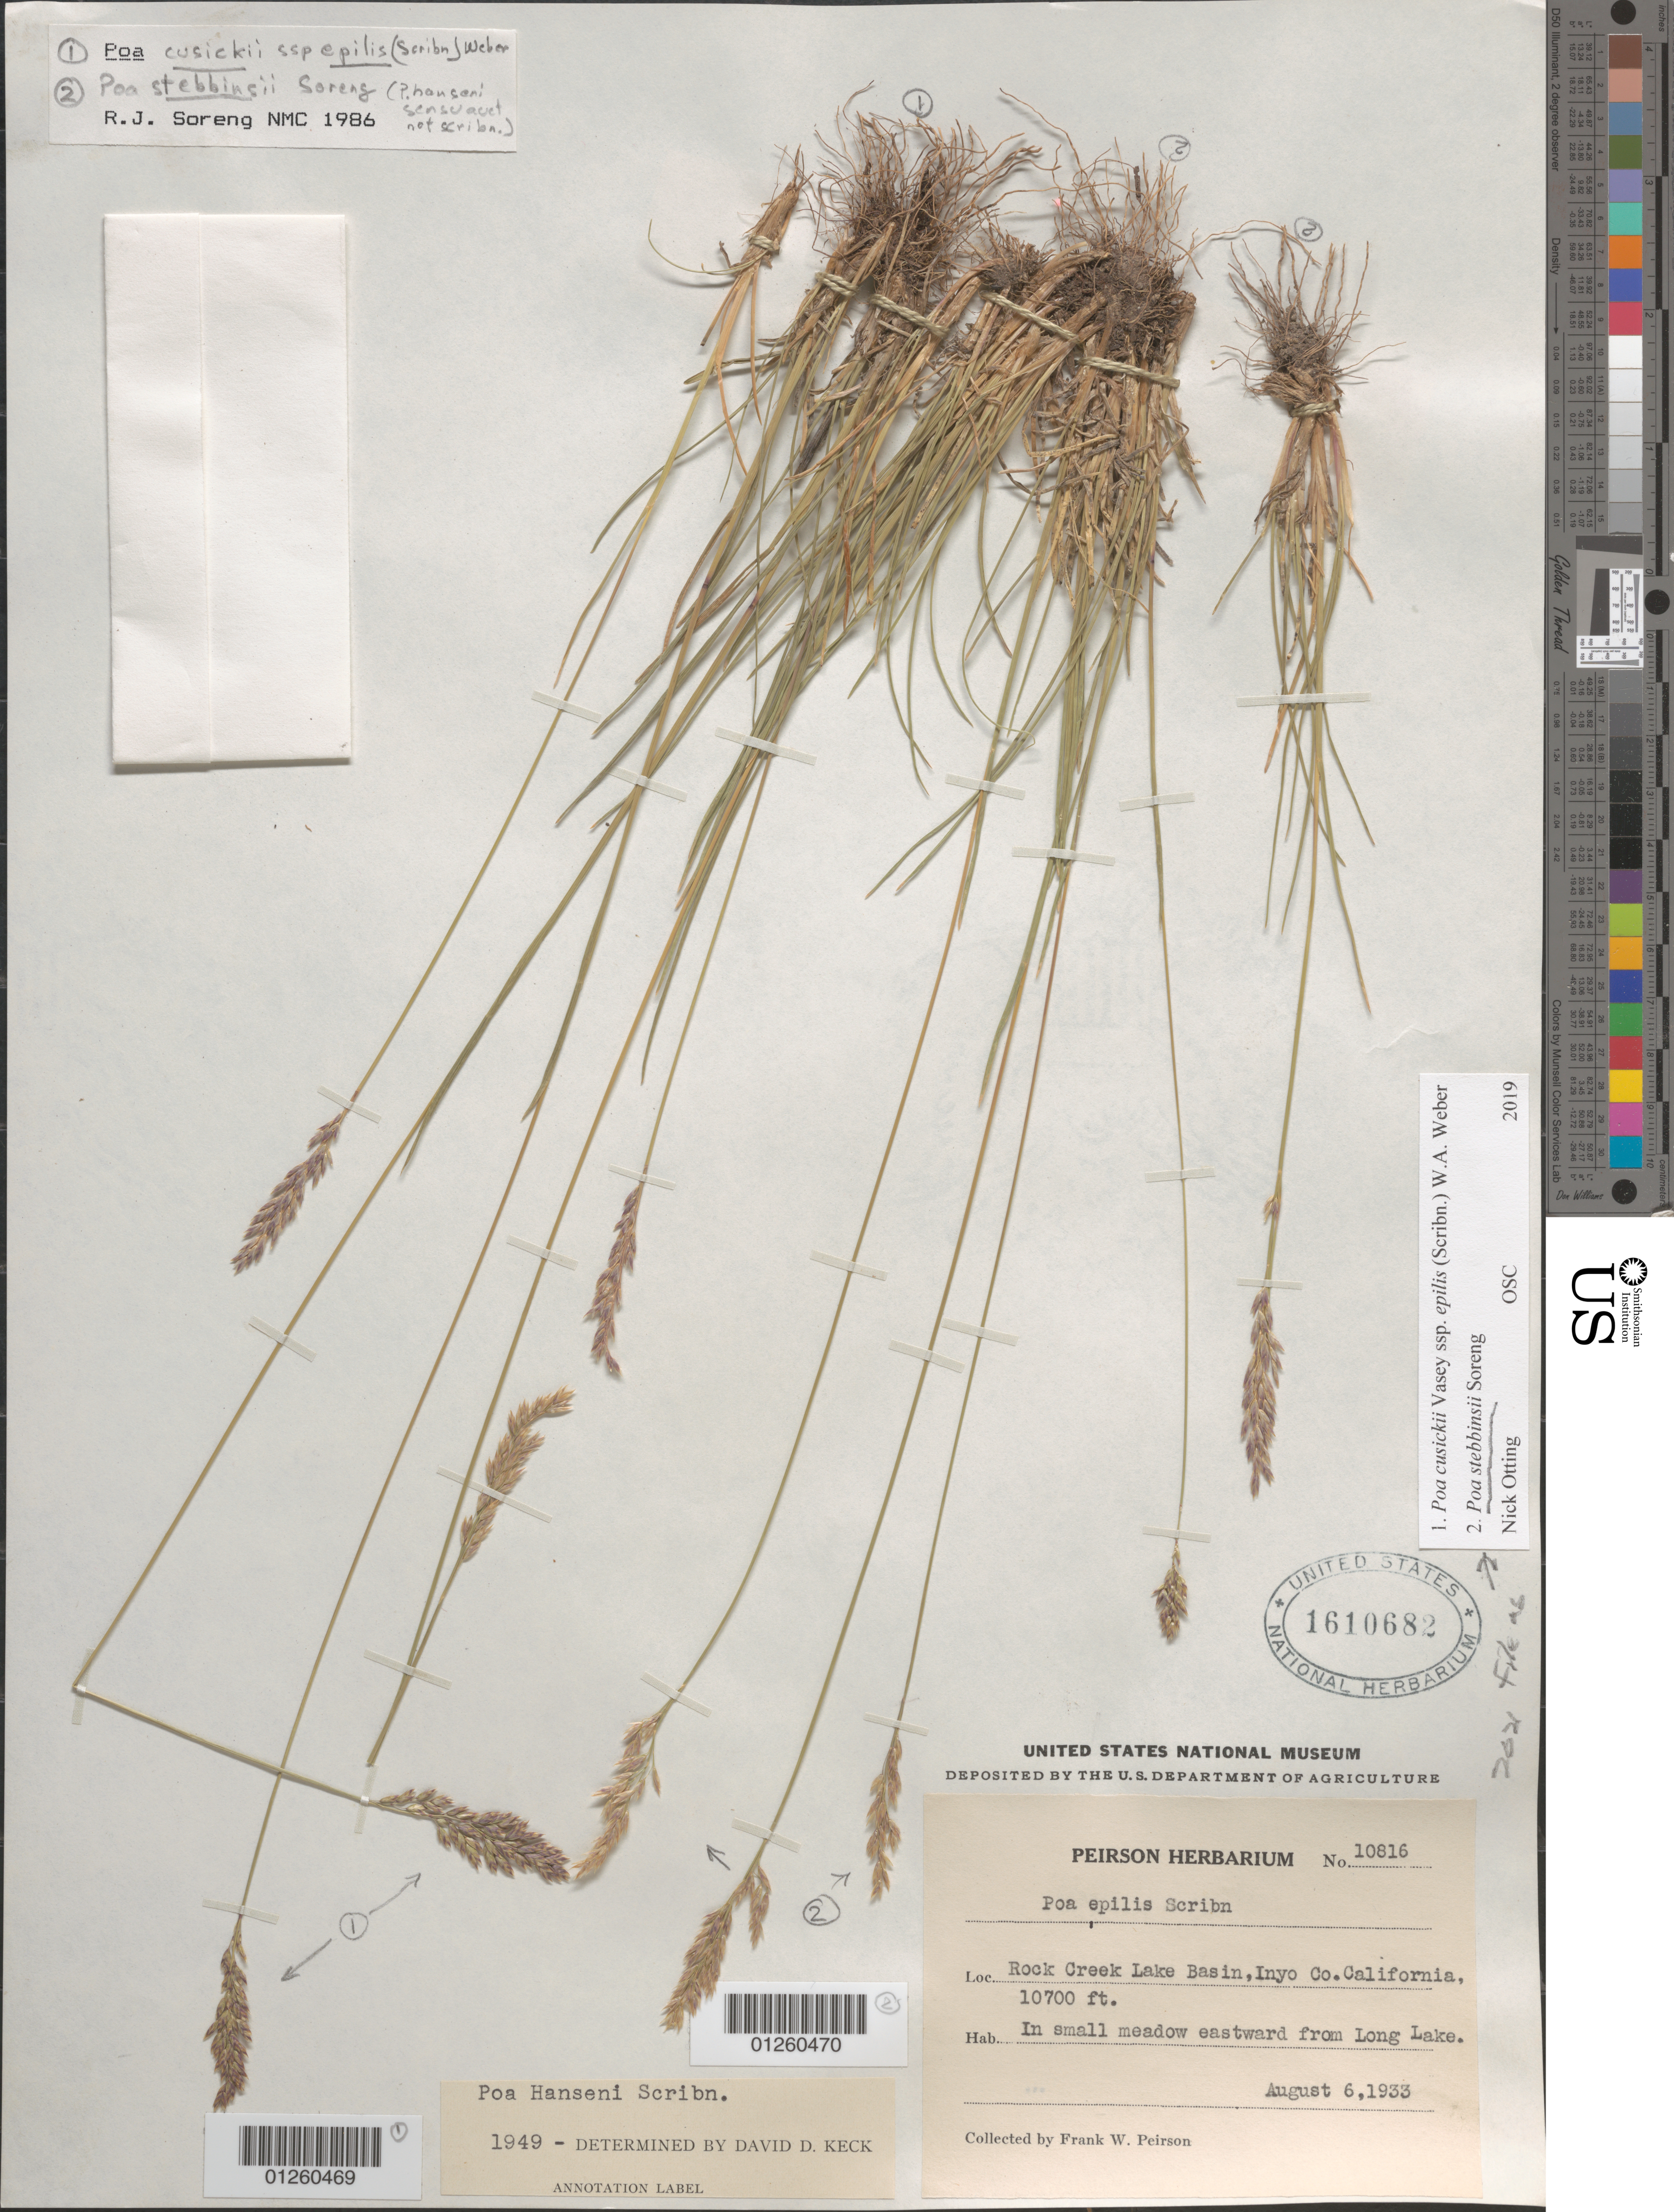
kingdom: Plantae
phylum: Tracheophyta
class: Liliopsida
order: Poales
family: Poaceae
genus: Poa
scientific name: Poa stebbinsii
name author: Soreng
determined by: Soreng, Robert J., Research Associate (BOT), Smithsonian Institution - National Museum of Natural History (UNITED STATES)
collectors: F. Peirson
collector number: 10816 (pp 2)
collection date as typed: August 6, 1933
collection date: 1933-08-06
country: United States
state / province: California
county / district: Inyo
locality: Rock Creek Lake Basin. in small meadow eastward from Long Lake.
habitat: In small meadow.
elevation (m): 3261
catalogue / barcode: US 1610682